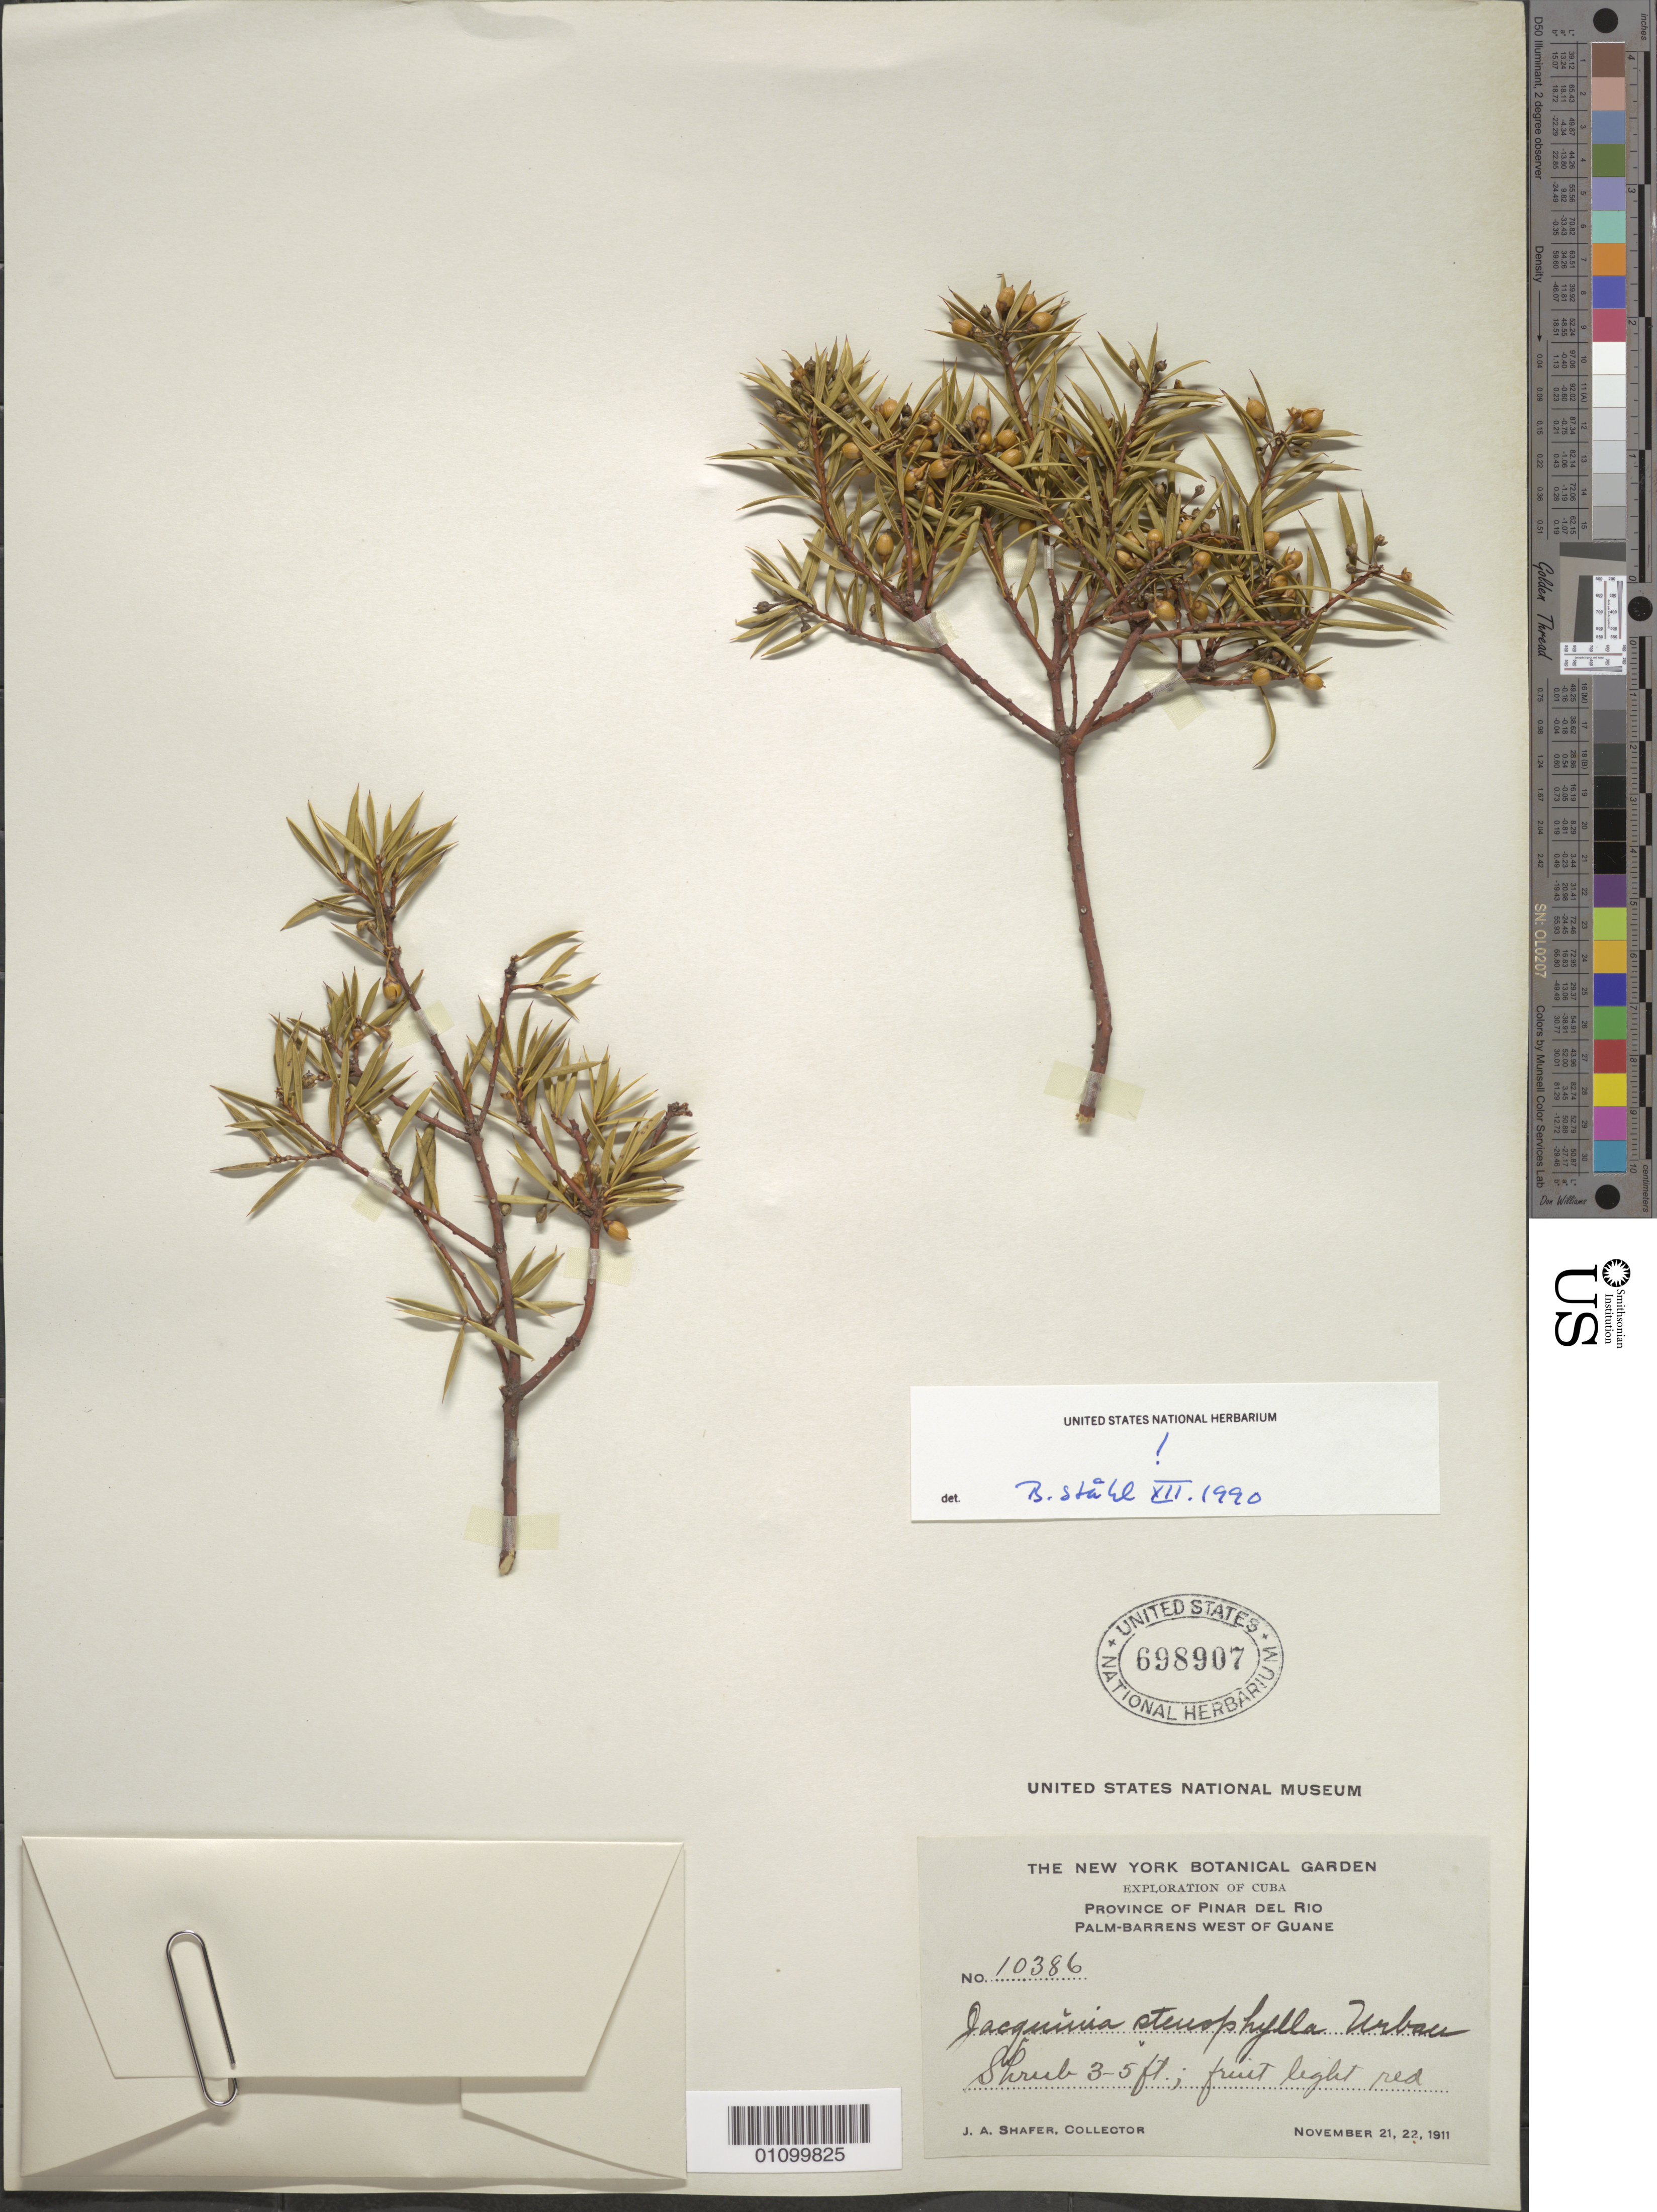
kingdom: Plantae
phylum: Tracheophyta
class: Magnoliopsida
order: Ericales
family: Primulaceae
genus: Jacquinia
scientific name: Jacquinia stenophylla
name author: Urb.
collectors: J. A. Shafer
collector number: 10386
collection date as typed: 21 Nov 1911 and 22 Nov 1911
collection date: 1911-11-21,1911-11-22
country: Cuba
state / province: Pinar del Rio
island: Cuba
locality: Palm-Barrens W of Guane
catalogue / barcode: US 698907